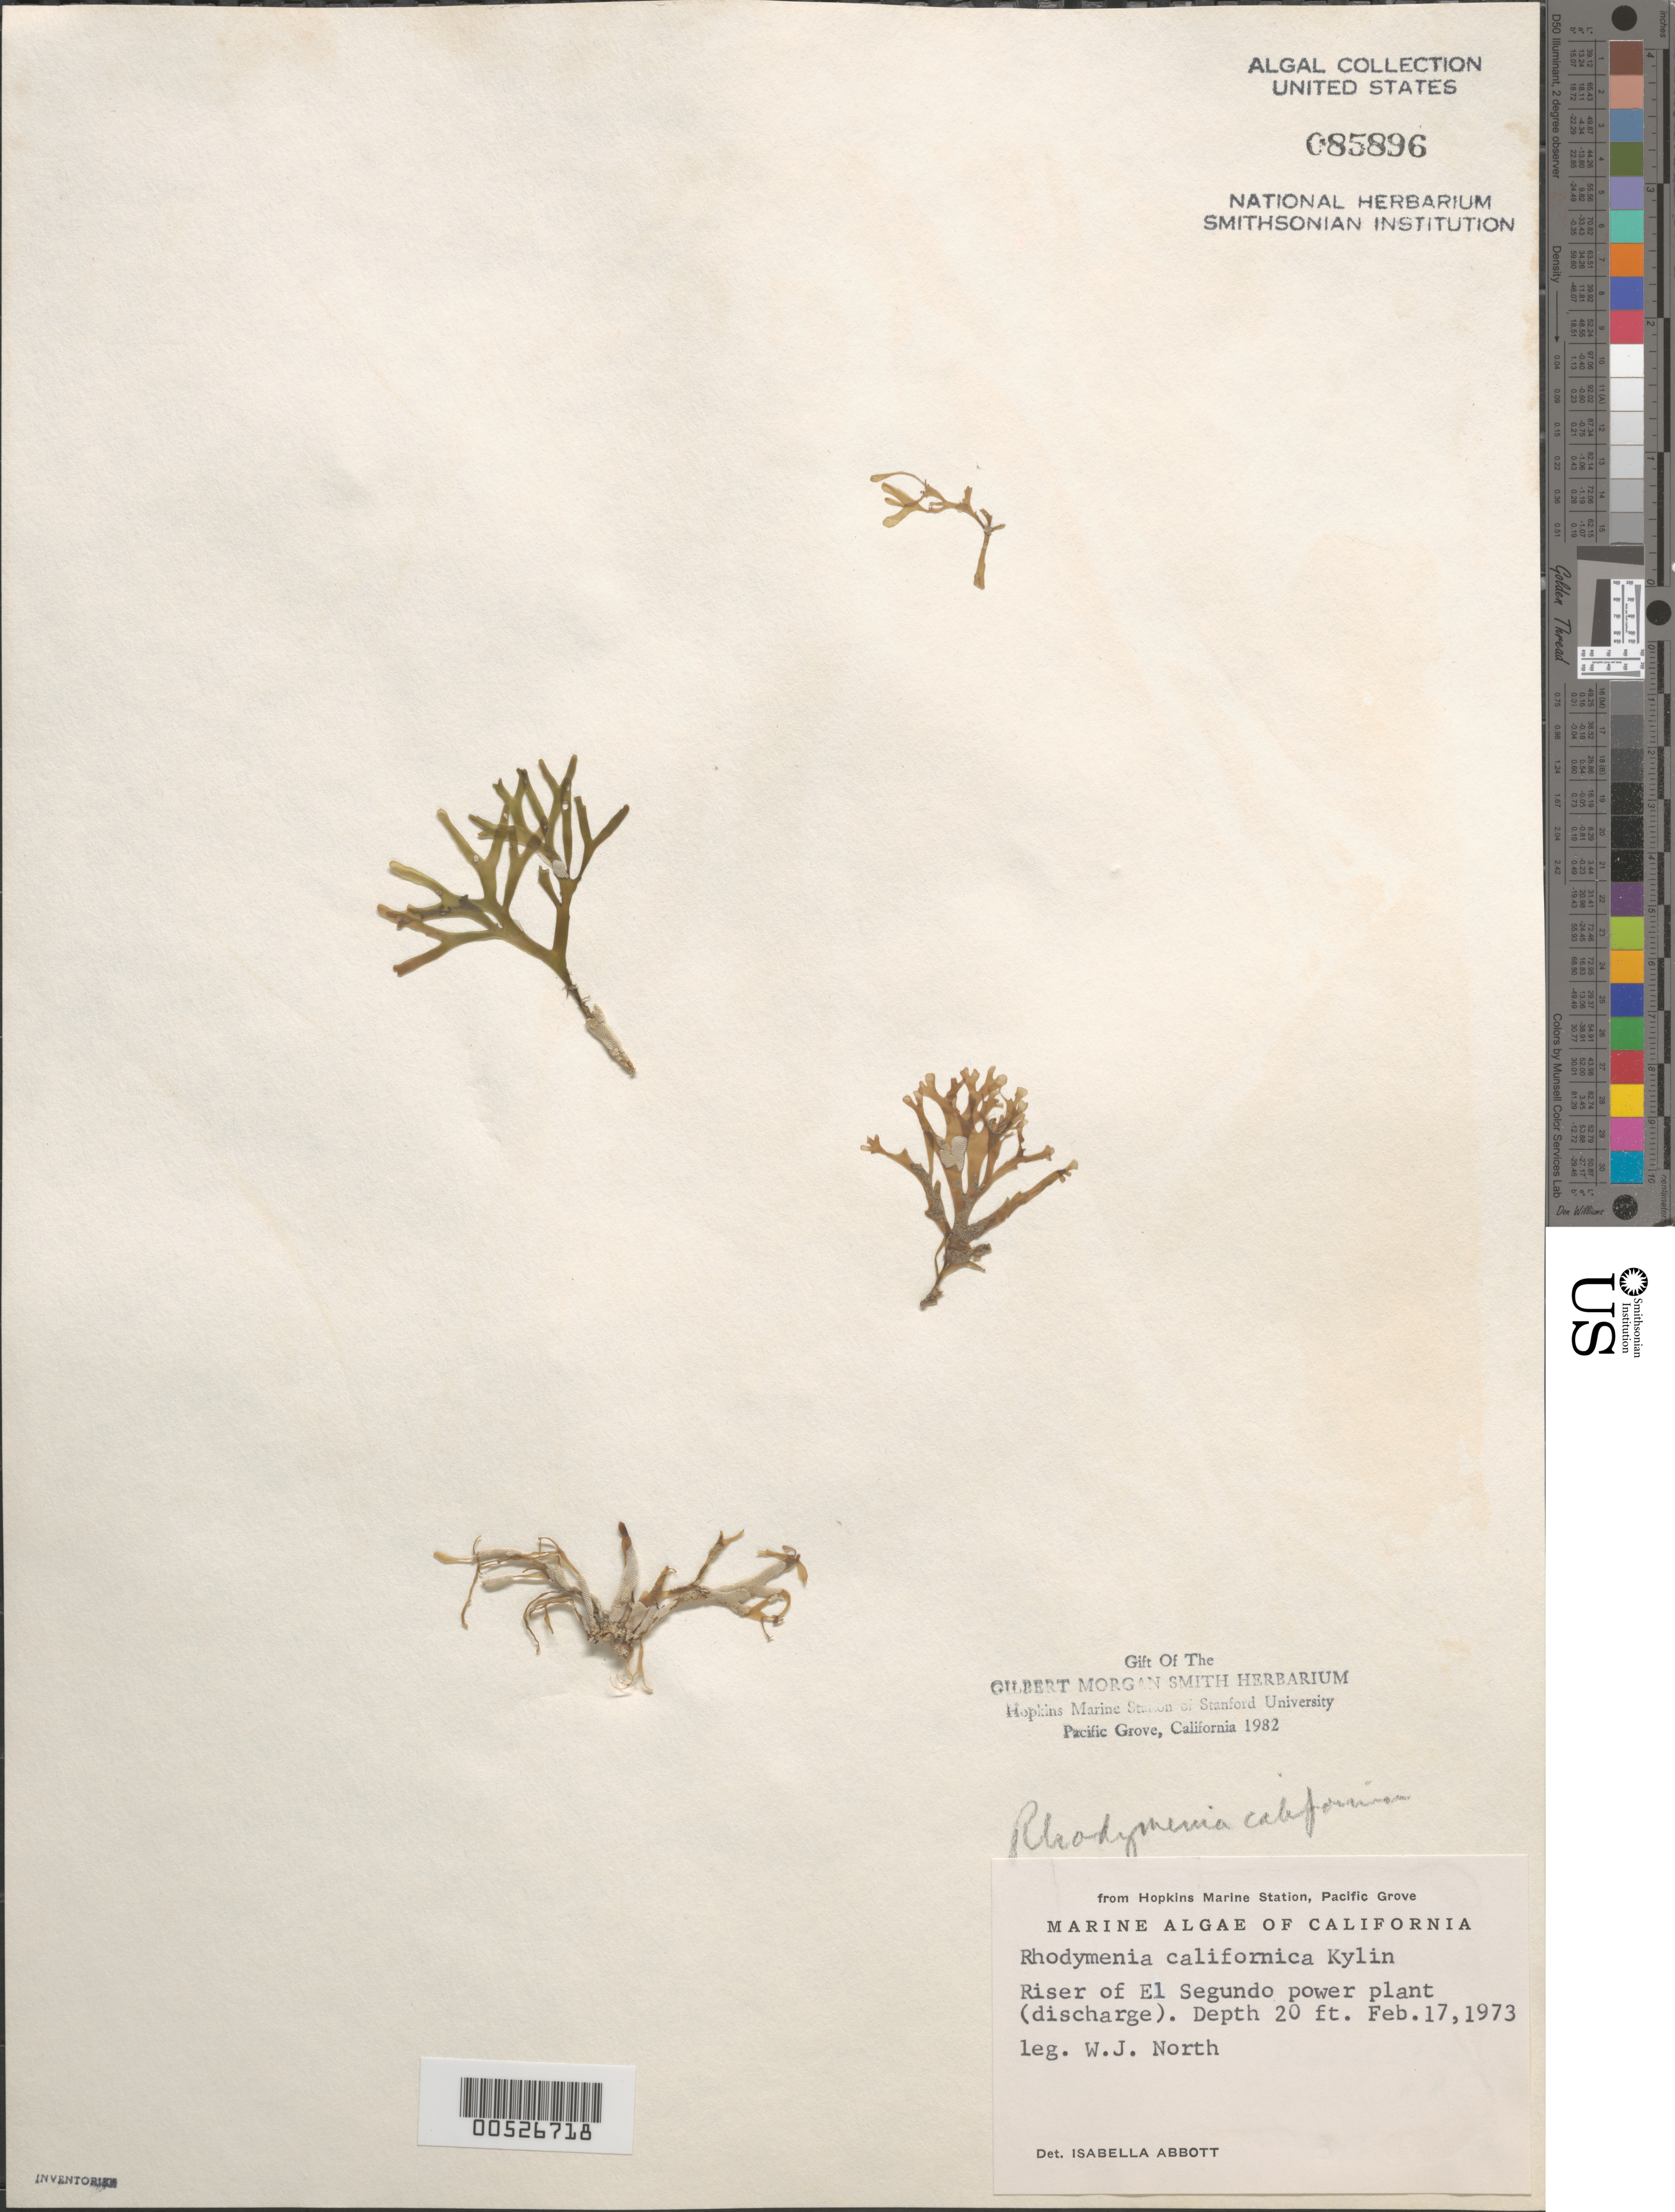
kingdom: Plantae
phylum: Rhodophyta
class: Florideophyceae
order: Rhodymeniales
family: Rhodymeniaceae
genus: Rhodymenia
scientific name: Rhodymenia californica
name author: Kylin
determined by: Abbott, Isabella A.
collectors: W. North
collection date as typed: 17 Feb 1973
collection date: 1973-02-17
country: United States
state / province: California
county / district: Los Angeles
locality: El Segundo power plant riser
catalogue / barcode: US 85896